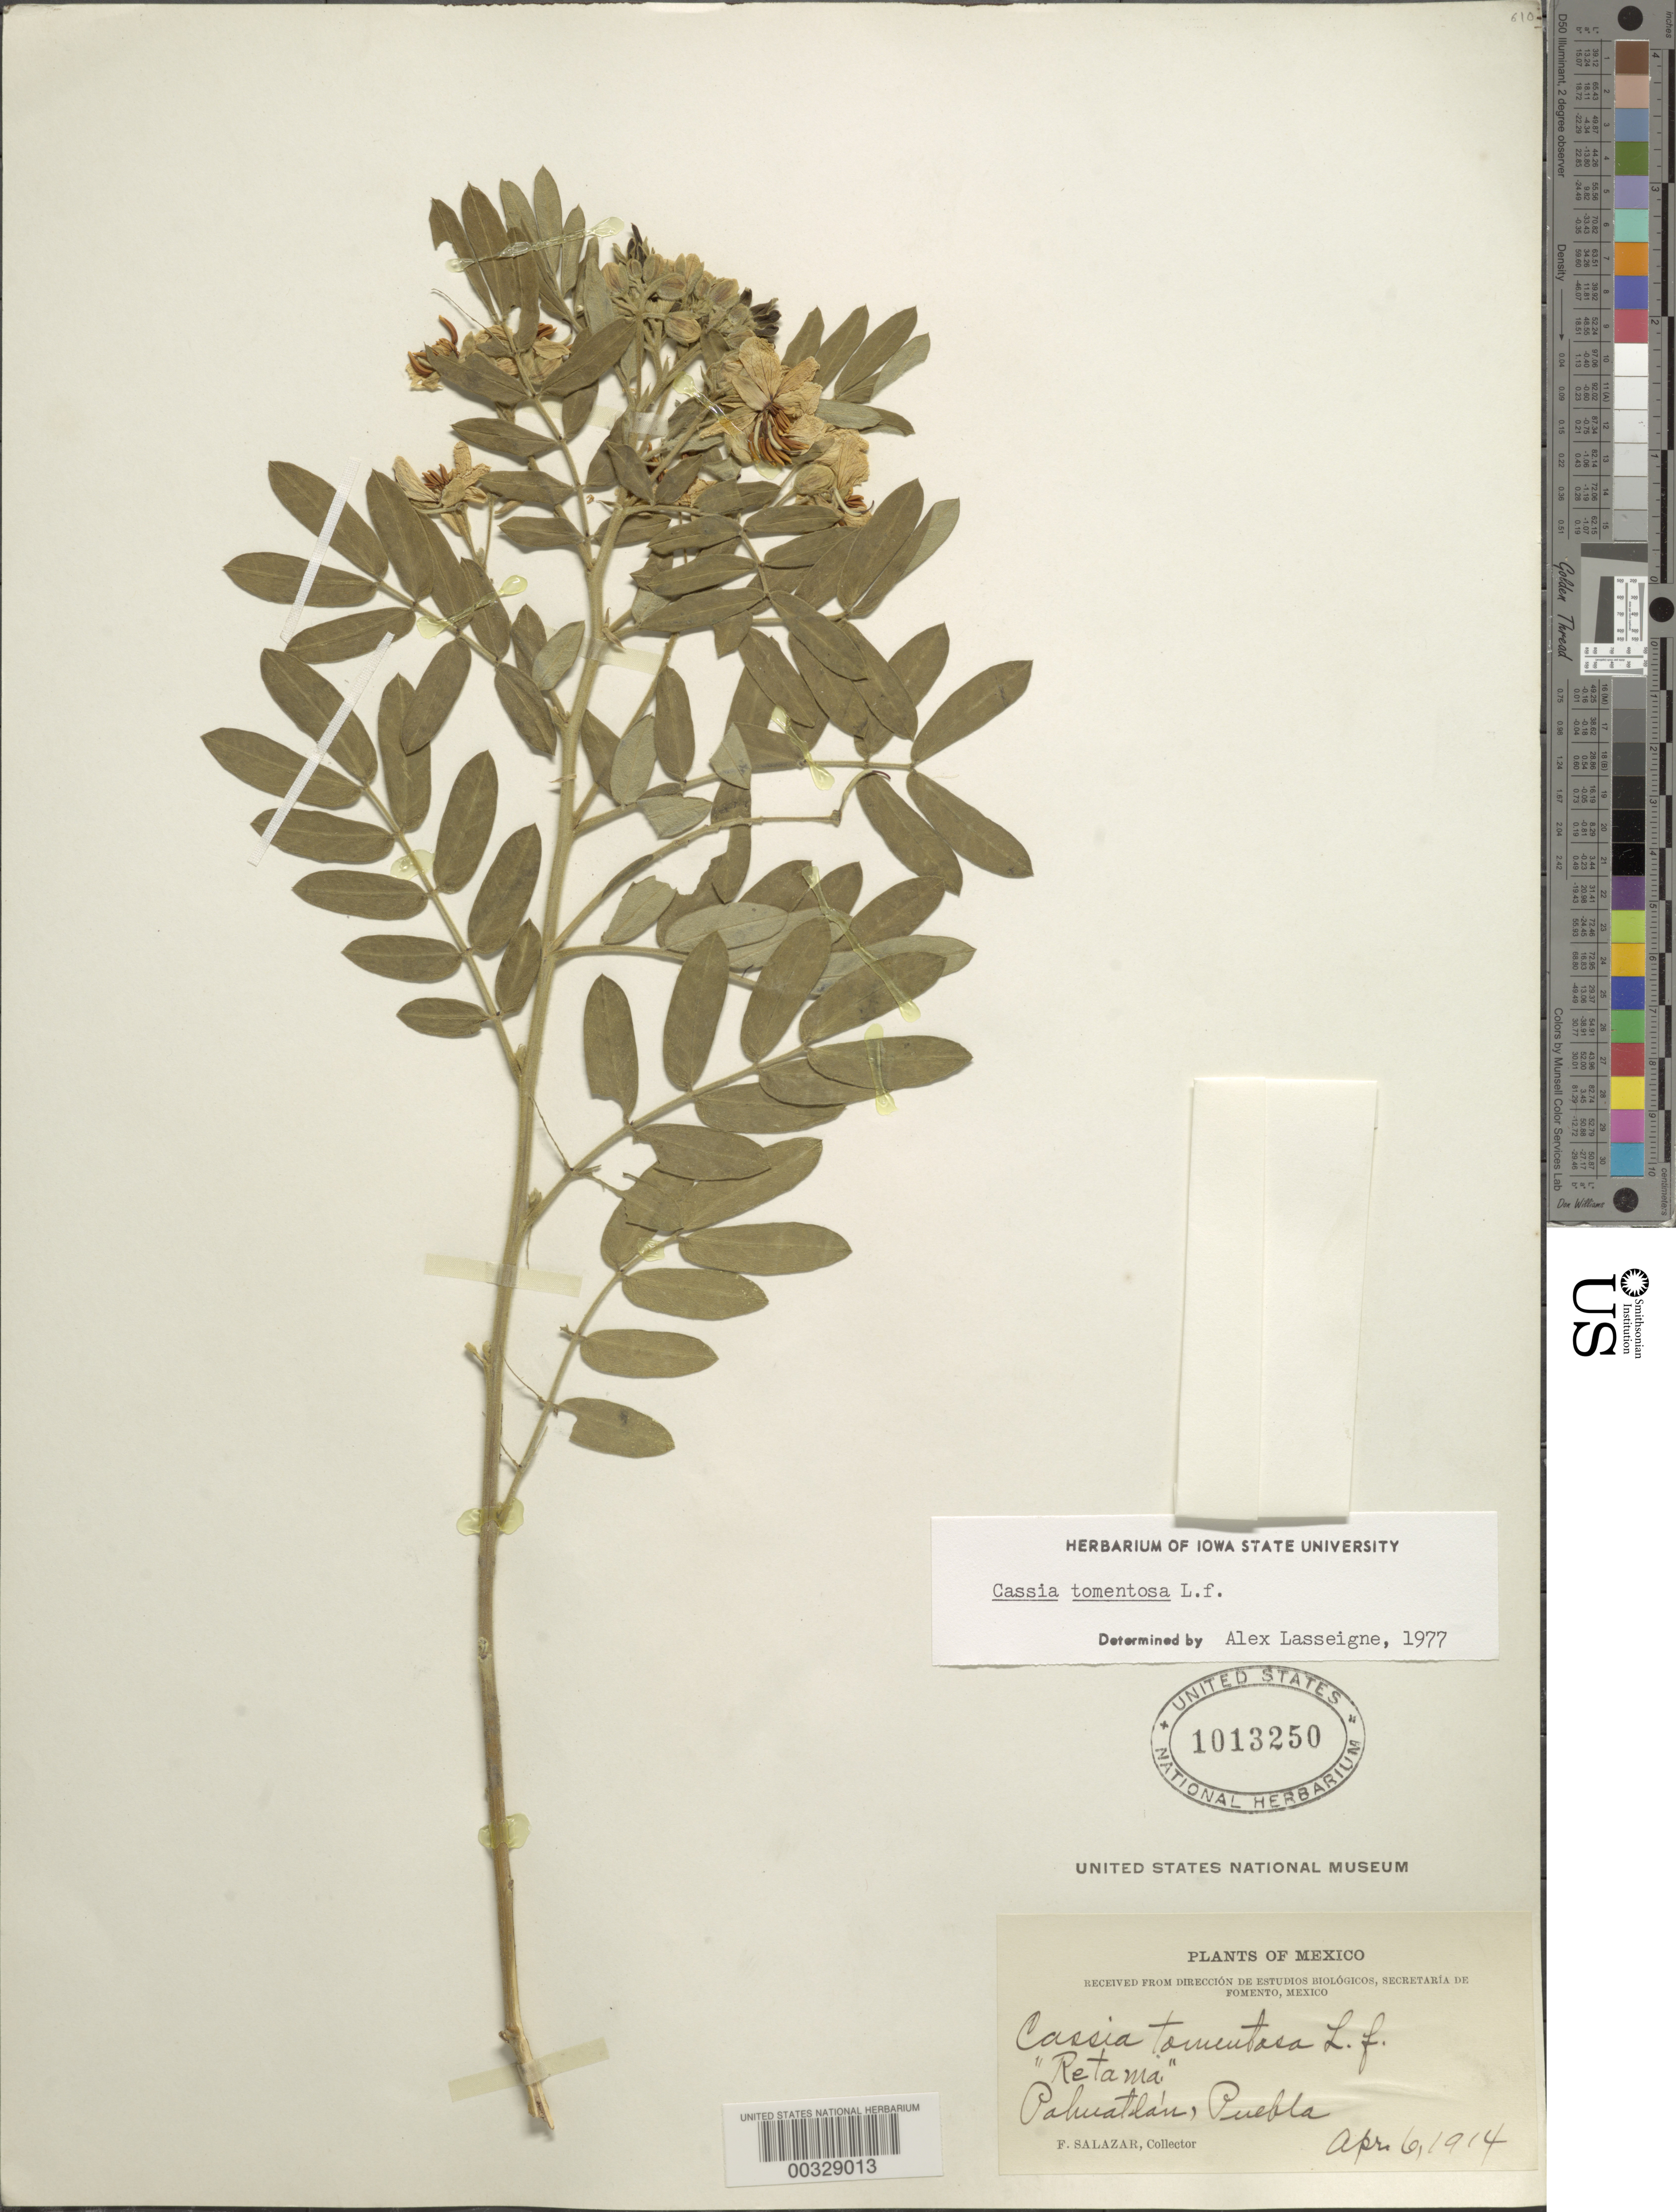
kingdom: Plantae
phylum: Tracheophyta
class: Magnoliopsida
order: Fabales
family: Fabaceae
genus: Senna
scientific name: Senna multiglandulosa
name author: (Jacq.) H.S. Irwin & Barneby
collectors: F. Salazar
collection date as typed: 06 Apr 1914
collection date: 1914-04-06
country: Mexico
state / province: Puebla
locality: Pahuatlan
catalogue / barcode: US 1013250